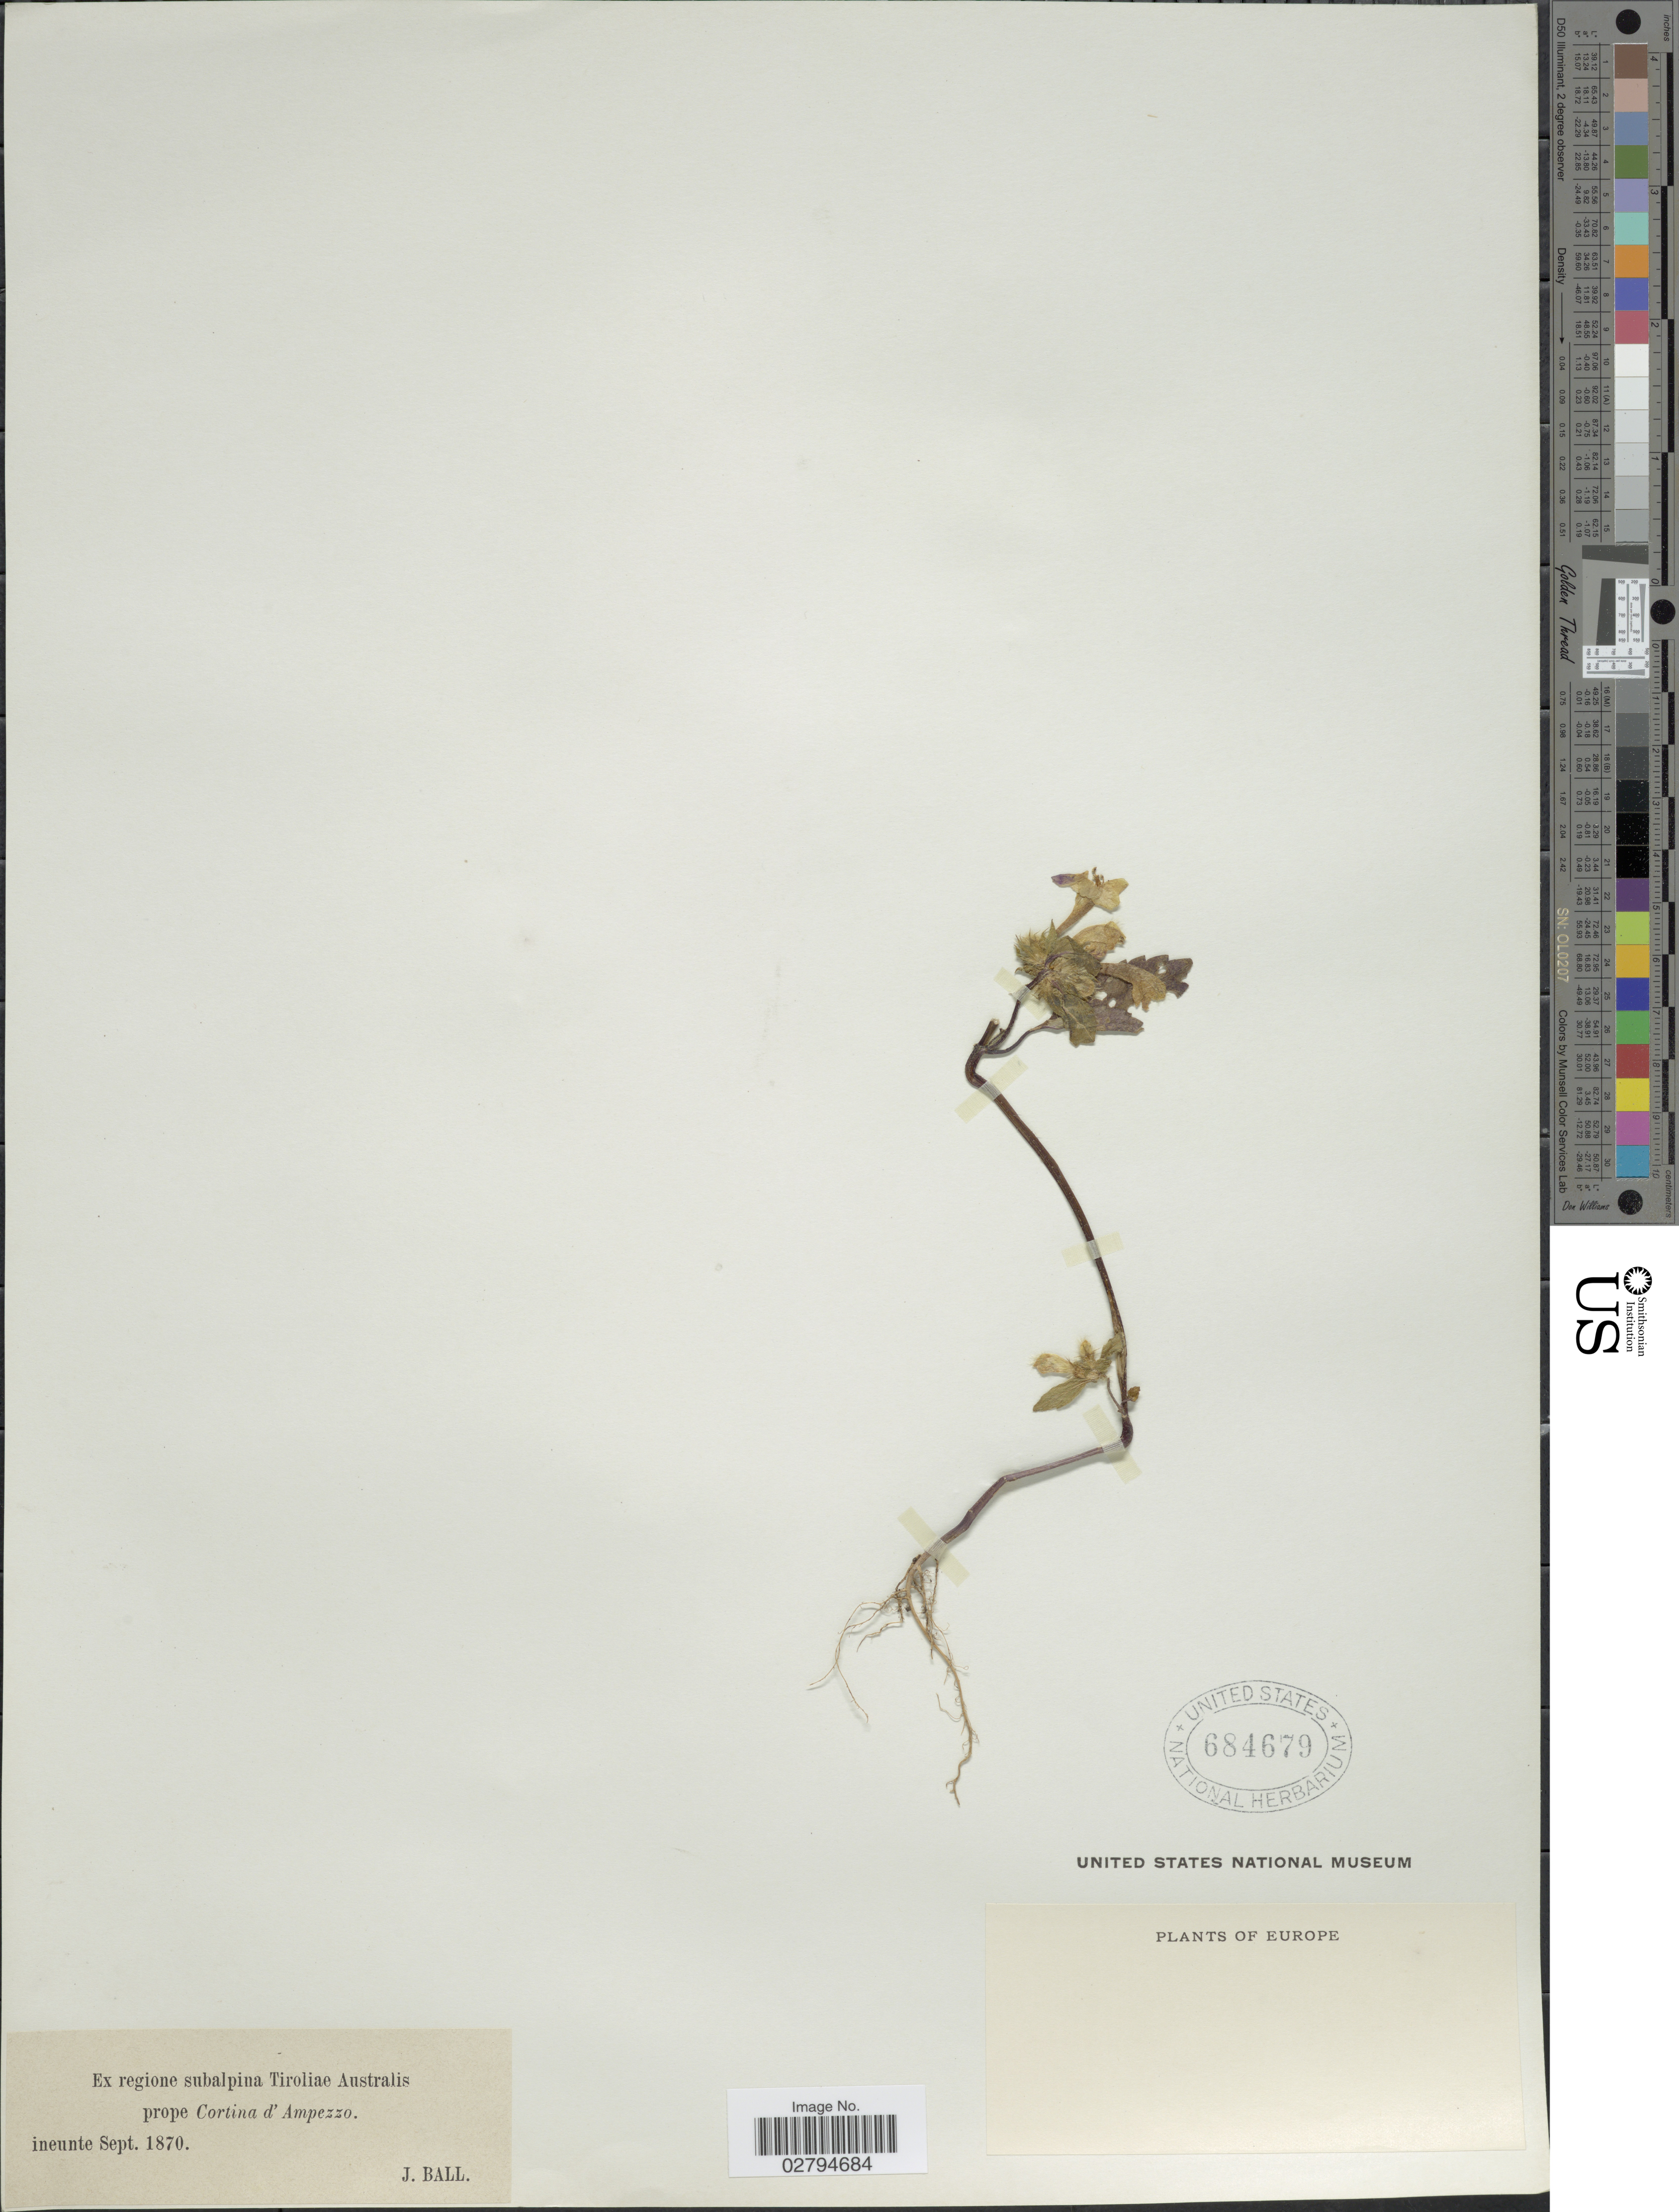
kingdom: Plantae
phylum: Tracheophyta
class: Magnoliopsida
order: Lamiales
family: Lamiaceae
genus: Galeopsis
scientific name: Galeopsis sp.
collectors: J. Ball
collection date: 1870-09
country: Italy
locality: Europe. Regione subalpina Tiroliae Australis prope Cortina d'Ampezzo.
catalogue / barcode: US 684679